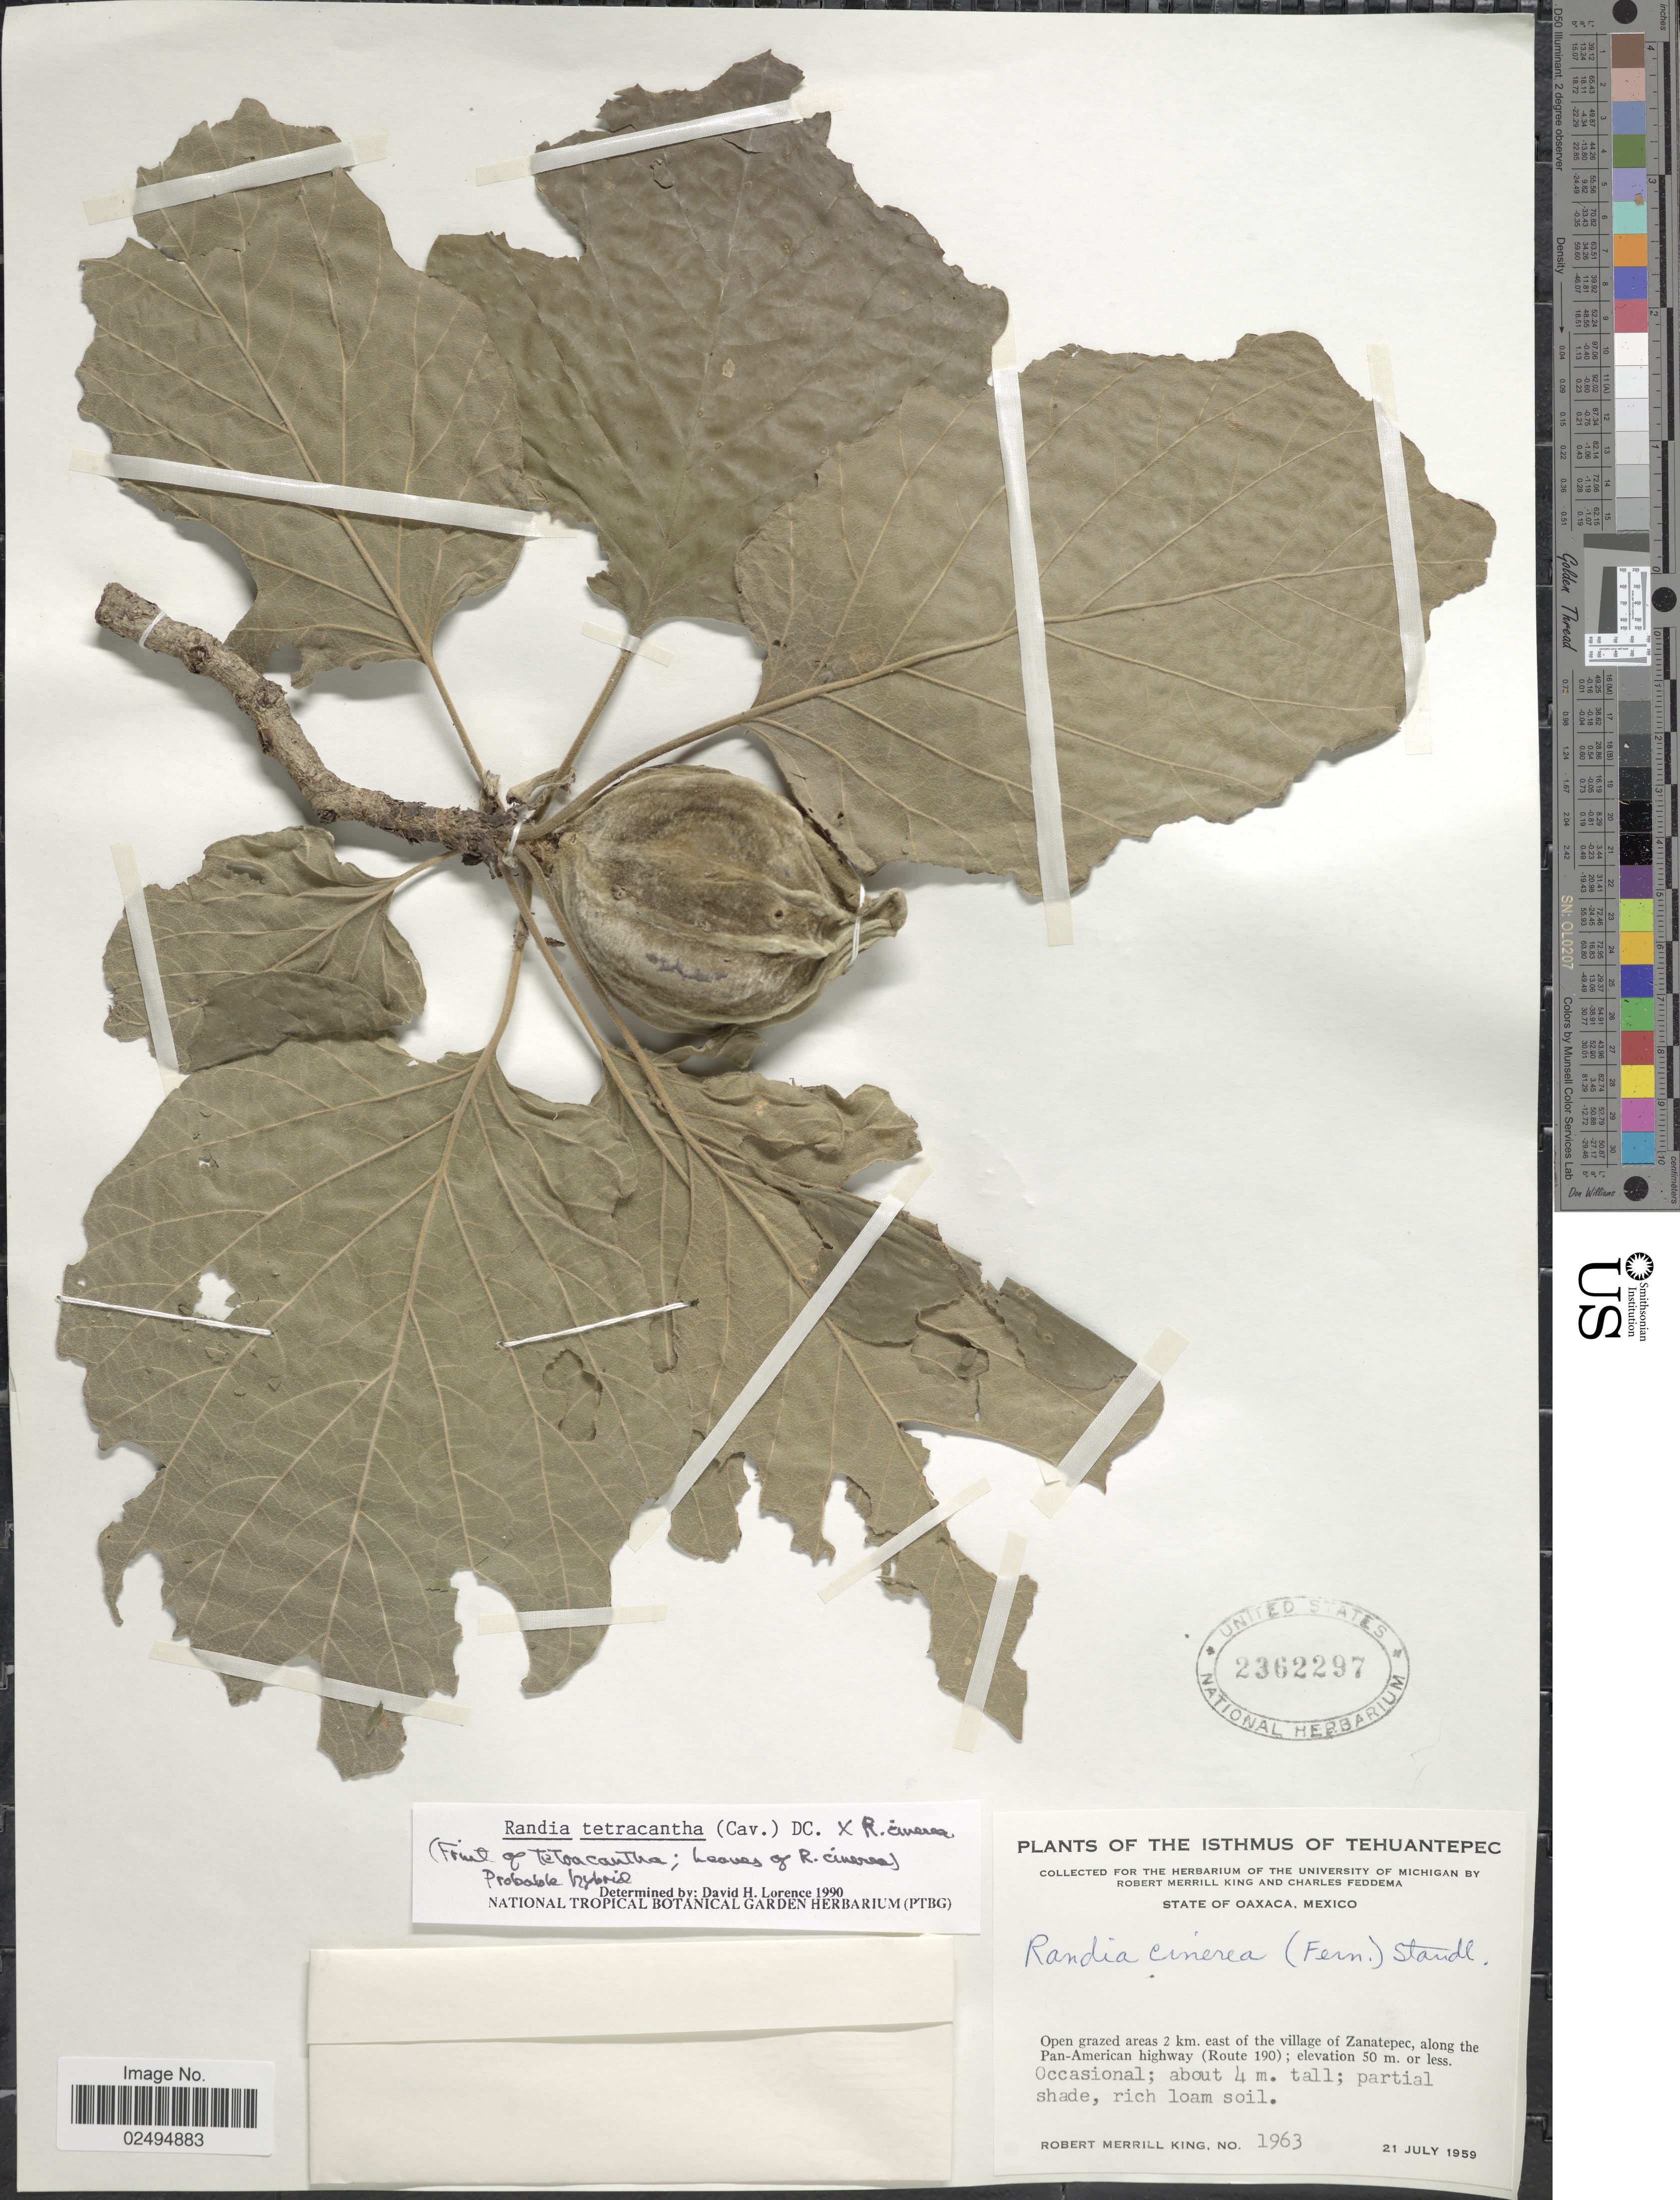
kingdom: Plantae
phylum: Tracheophyta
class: Magnoliopsida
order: Gentianales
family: Rubiaceae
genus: Randia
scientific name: Randia tetracantha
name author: (Cav.) DC.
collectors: R. M. King & C. Feddema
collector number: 1963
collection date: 1959-07-21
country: Mexico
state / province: Oaxaca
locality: Isthmus of Tehuantepec, open grazed areas 2 km. east of the village of Zanatepec, along the Pan-American highway (Route 190)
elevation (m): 50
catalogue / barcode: US 2362297